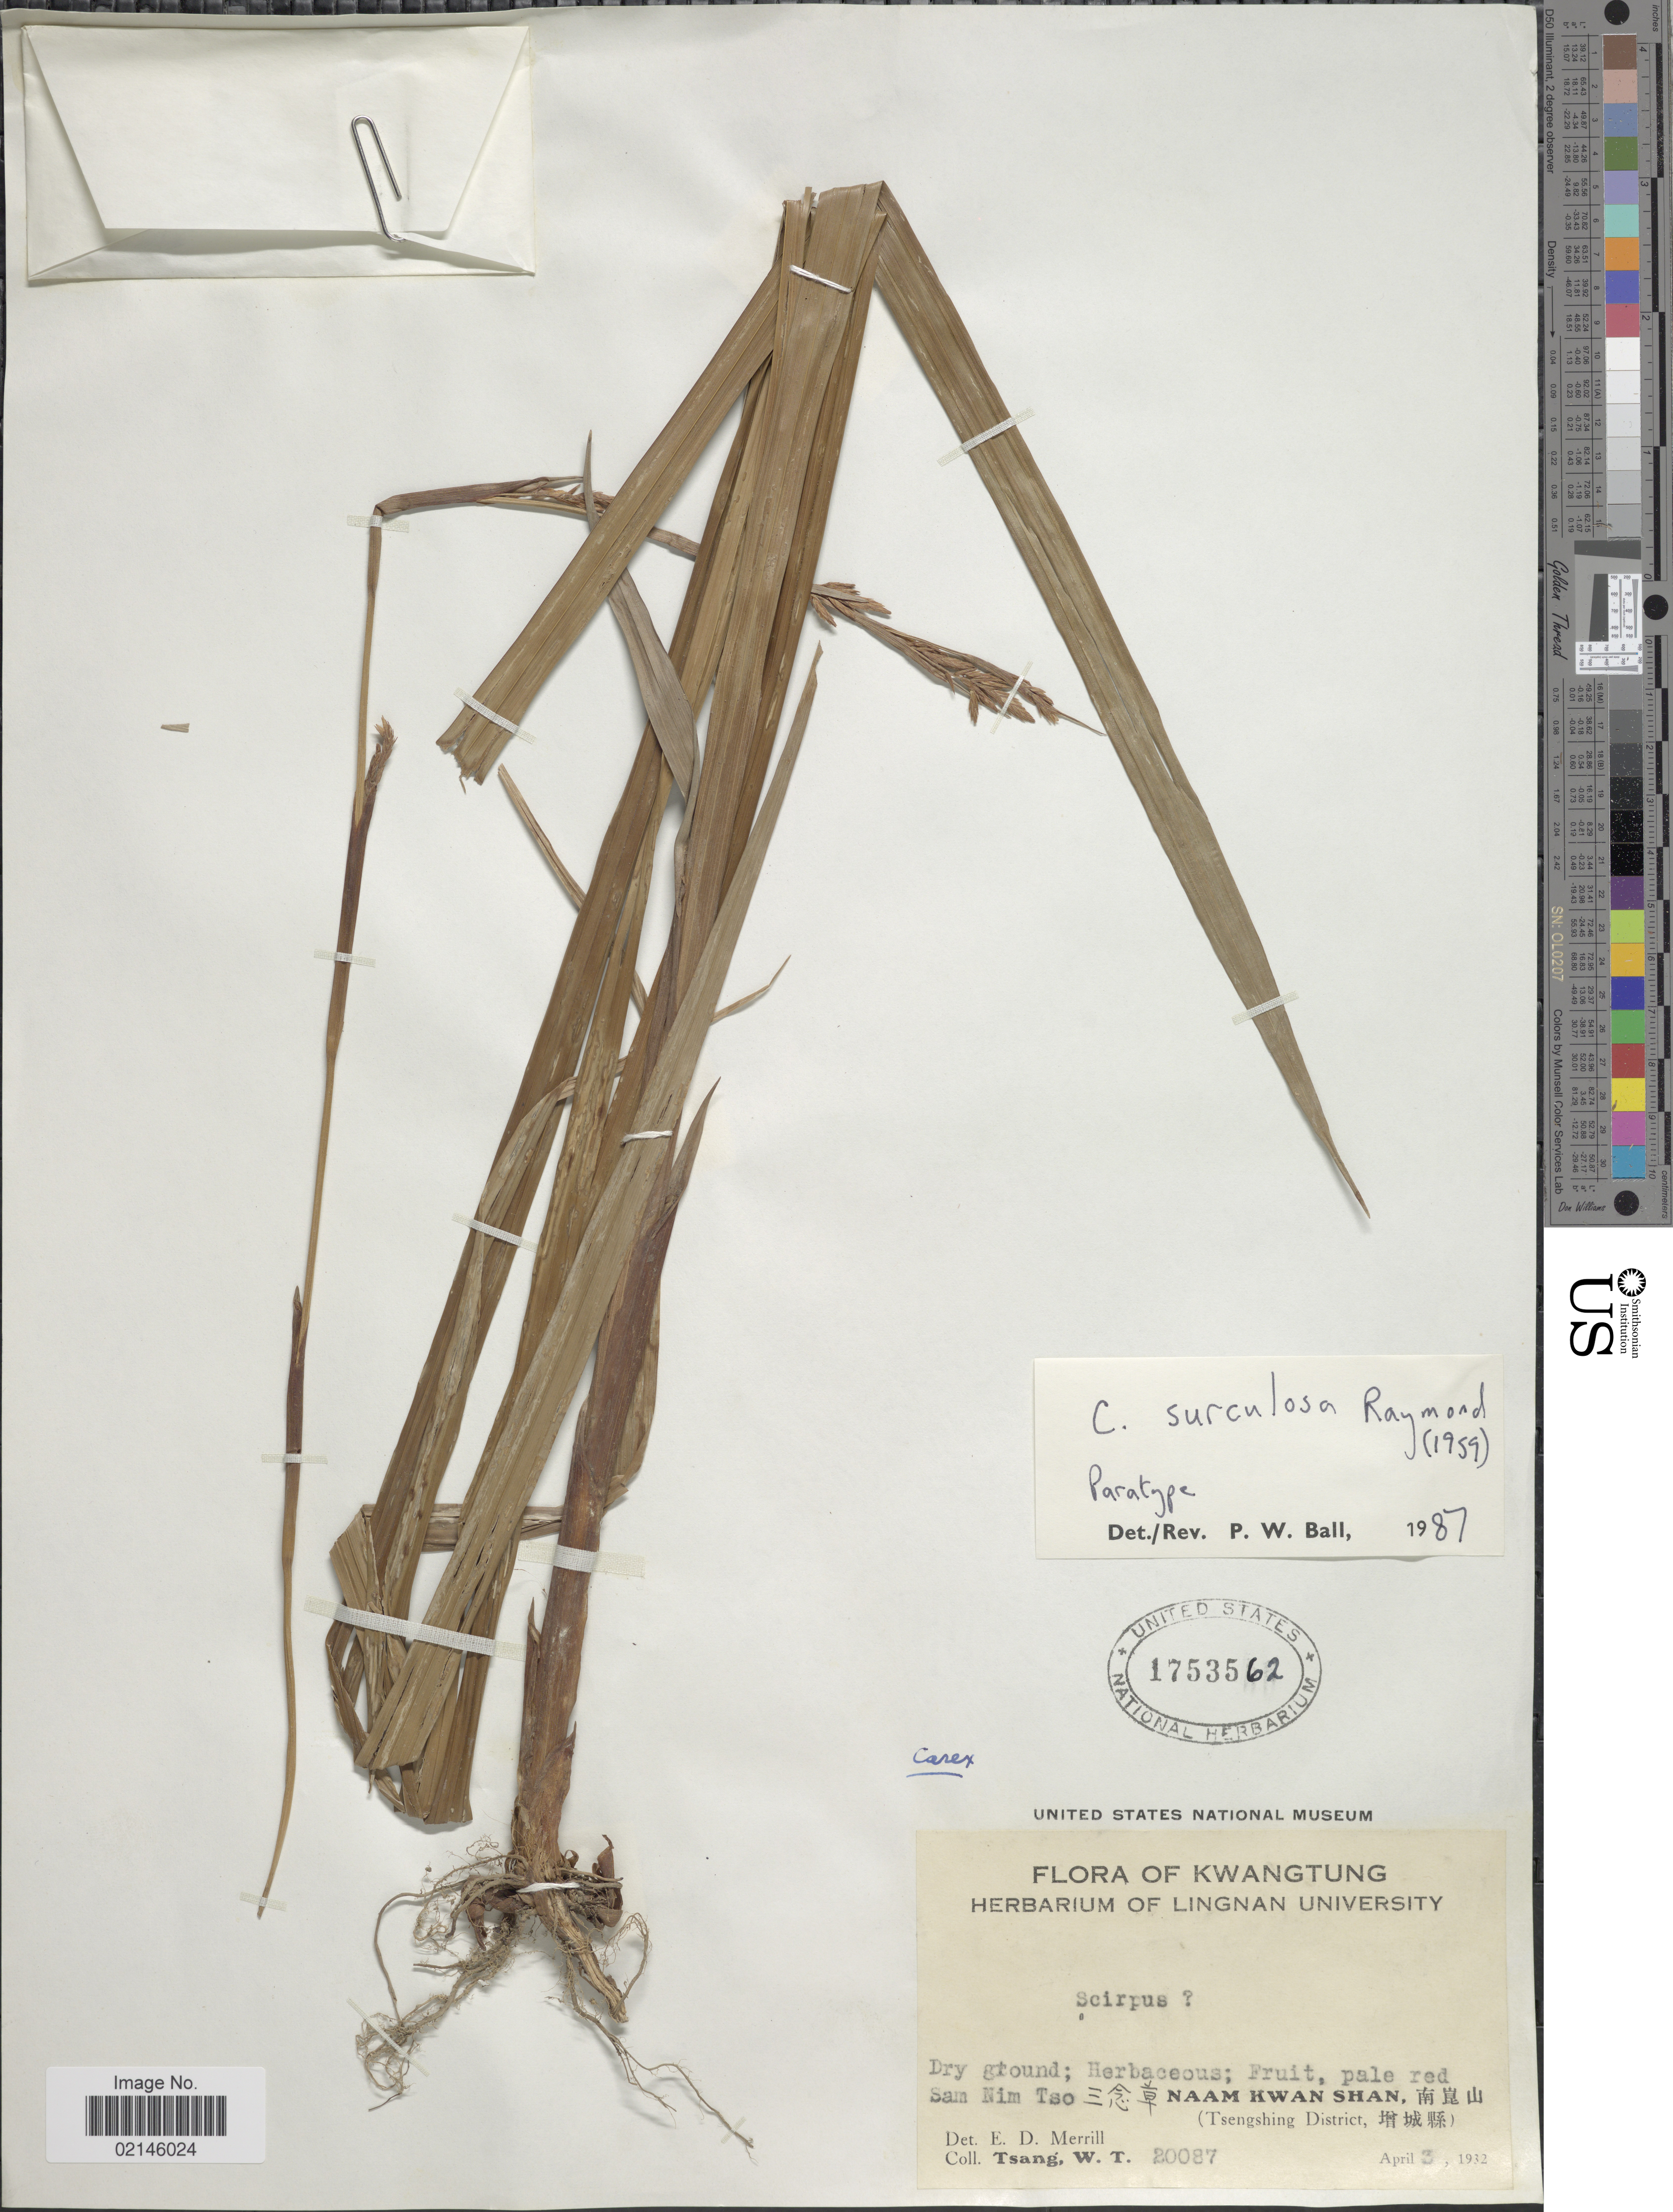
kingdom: Plantae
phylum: Tracheophyta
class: Liliopsida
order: Poales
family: Cyperaceae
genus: Carex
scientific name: Carex tsiangii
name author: F.T. Wang & Tang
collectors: W. T. Tsang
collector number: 20087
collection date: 1932-04-03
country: China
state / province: Guangdong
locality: Kwangtung. Sam Nim Tso Naam Kwan Shan (Tsengshing District)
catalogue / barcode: US 1753562